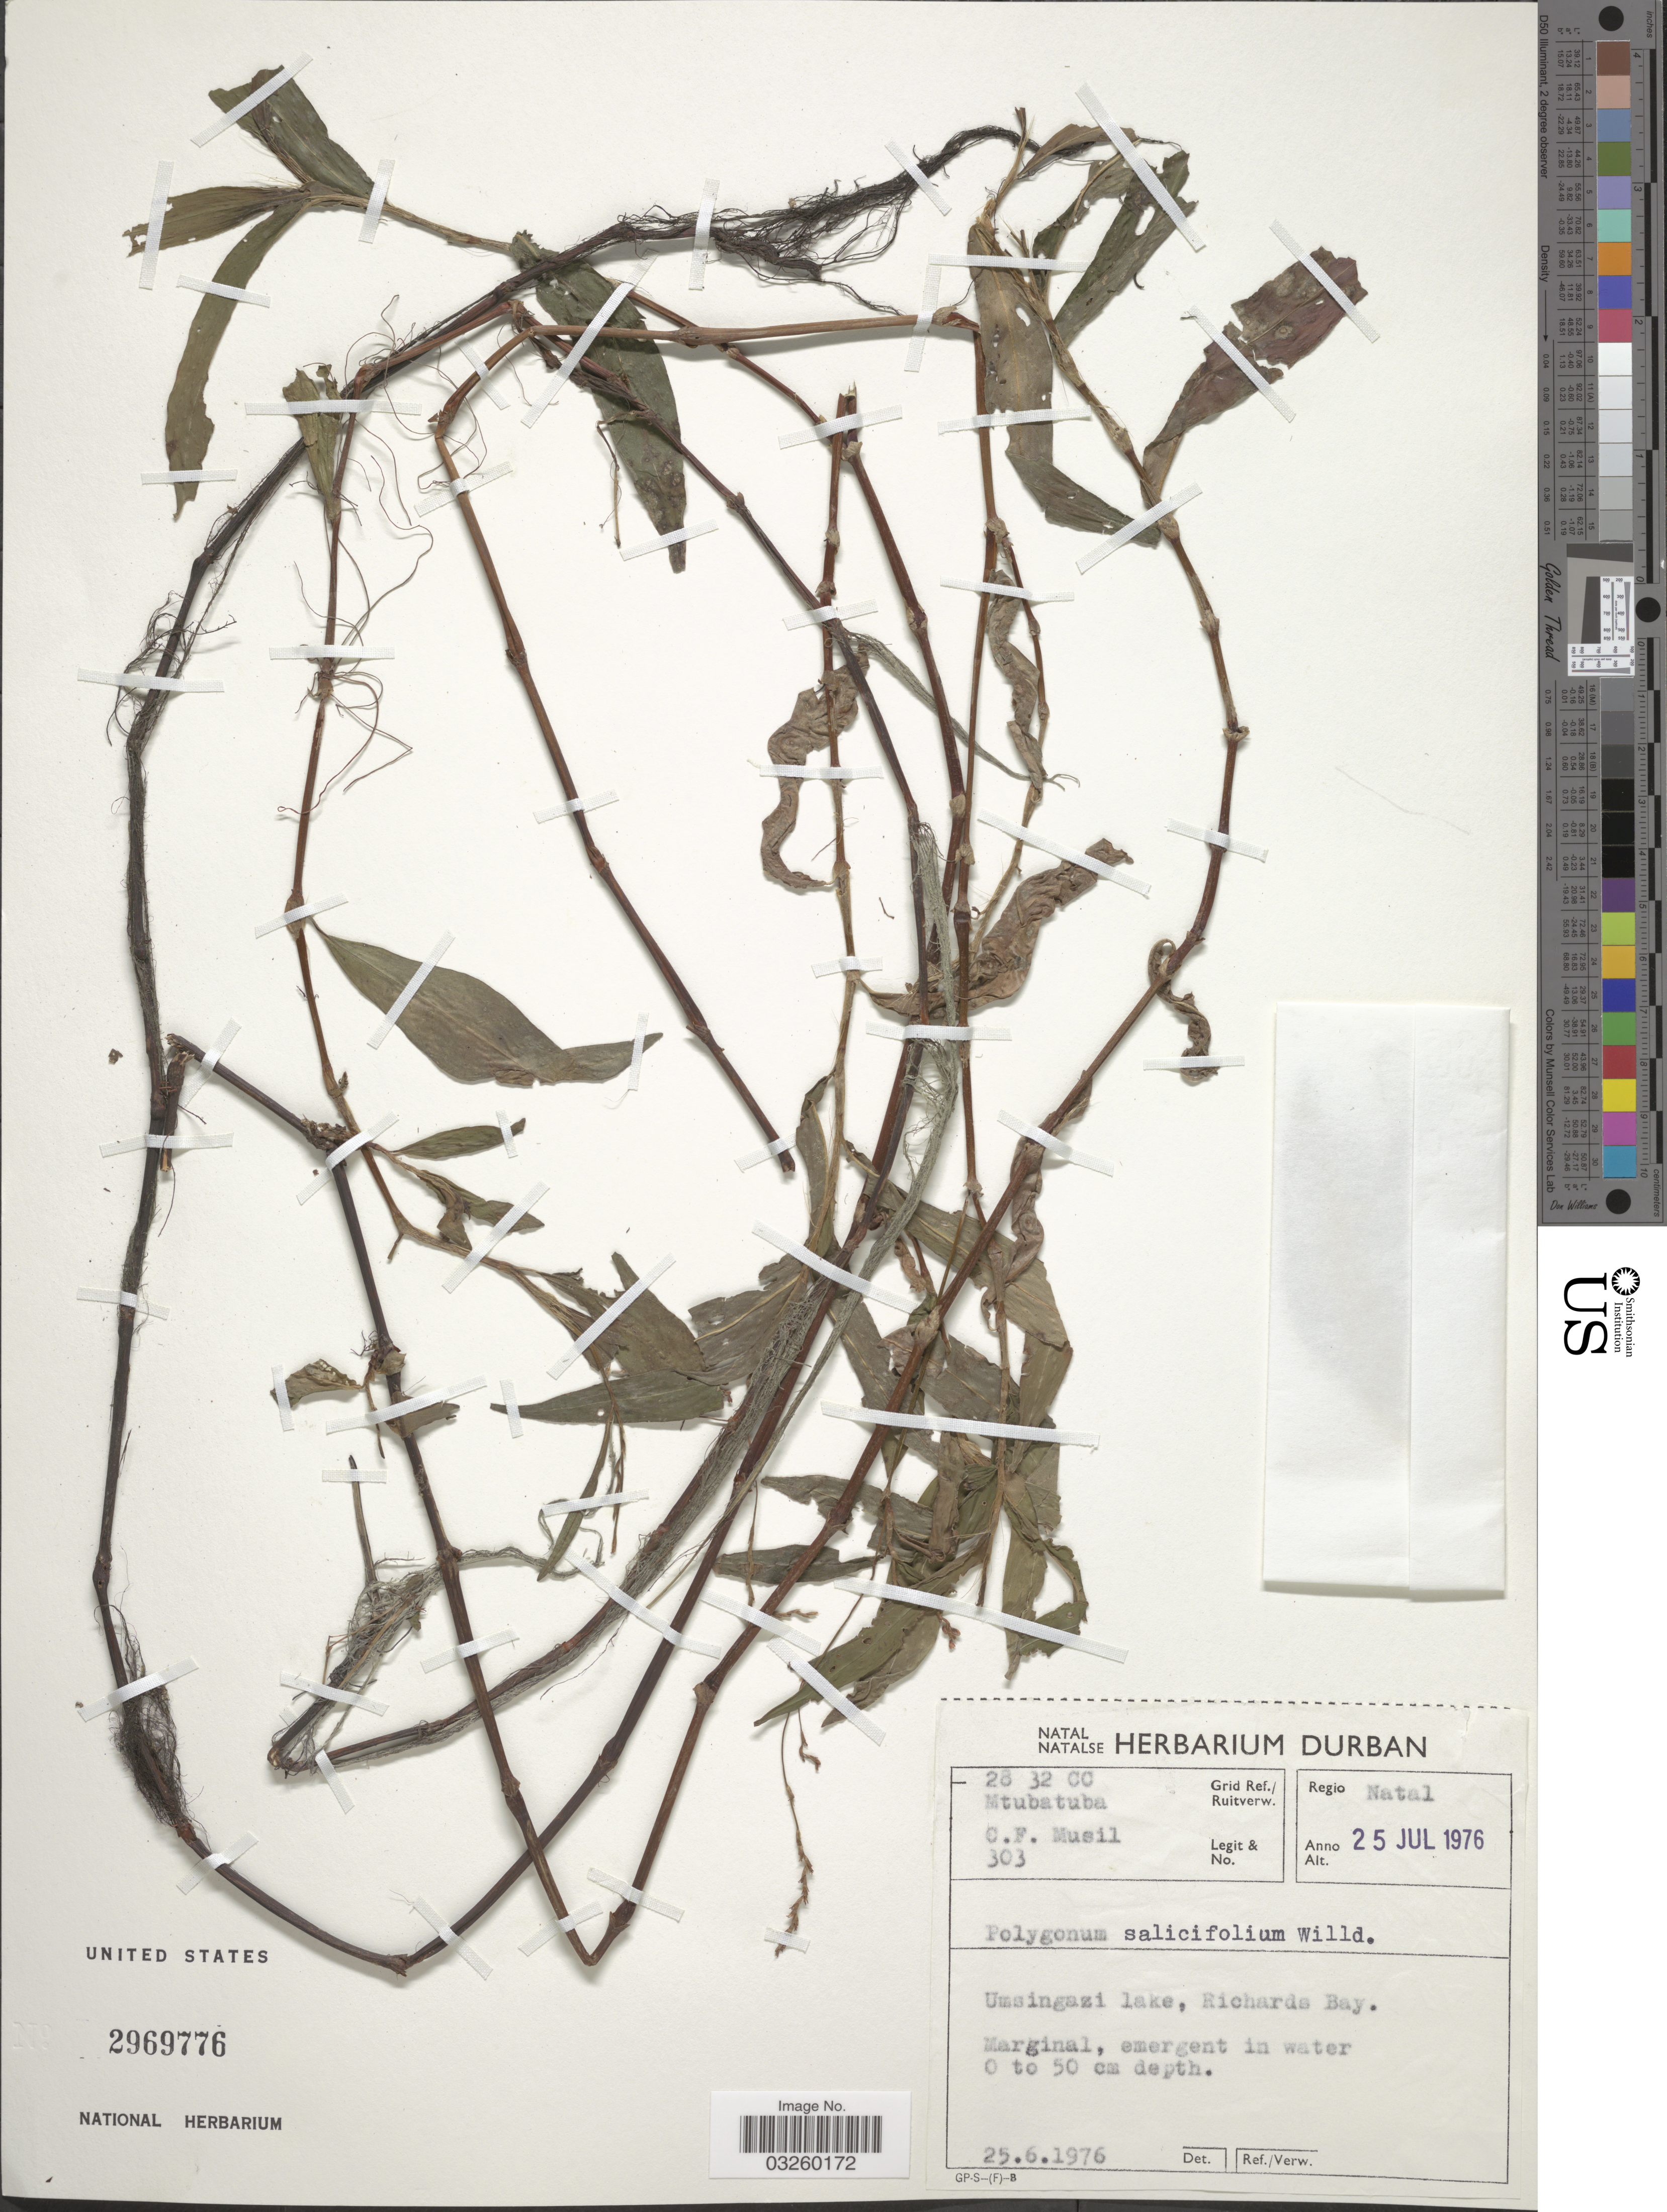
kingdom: Plantae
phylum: Tracheophyta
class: Magnoliopsida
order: Caryophyllales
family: Polygonaceae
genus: Polygonum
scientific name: Polygonum salicifolium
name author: Brouss. ex Willd.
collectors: C. Musil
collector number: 303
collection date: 1976-07-25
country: South Africa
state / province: KwaZulu-Natal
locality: Grid. Ref./Ruitverw. 28 32 CC Mtubatuba. Regio Natal. Umsingazi lake, Richards Bay.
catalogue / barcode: US 2969776